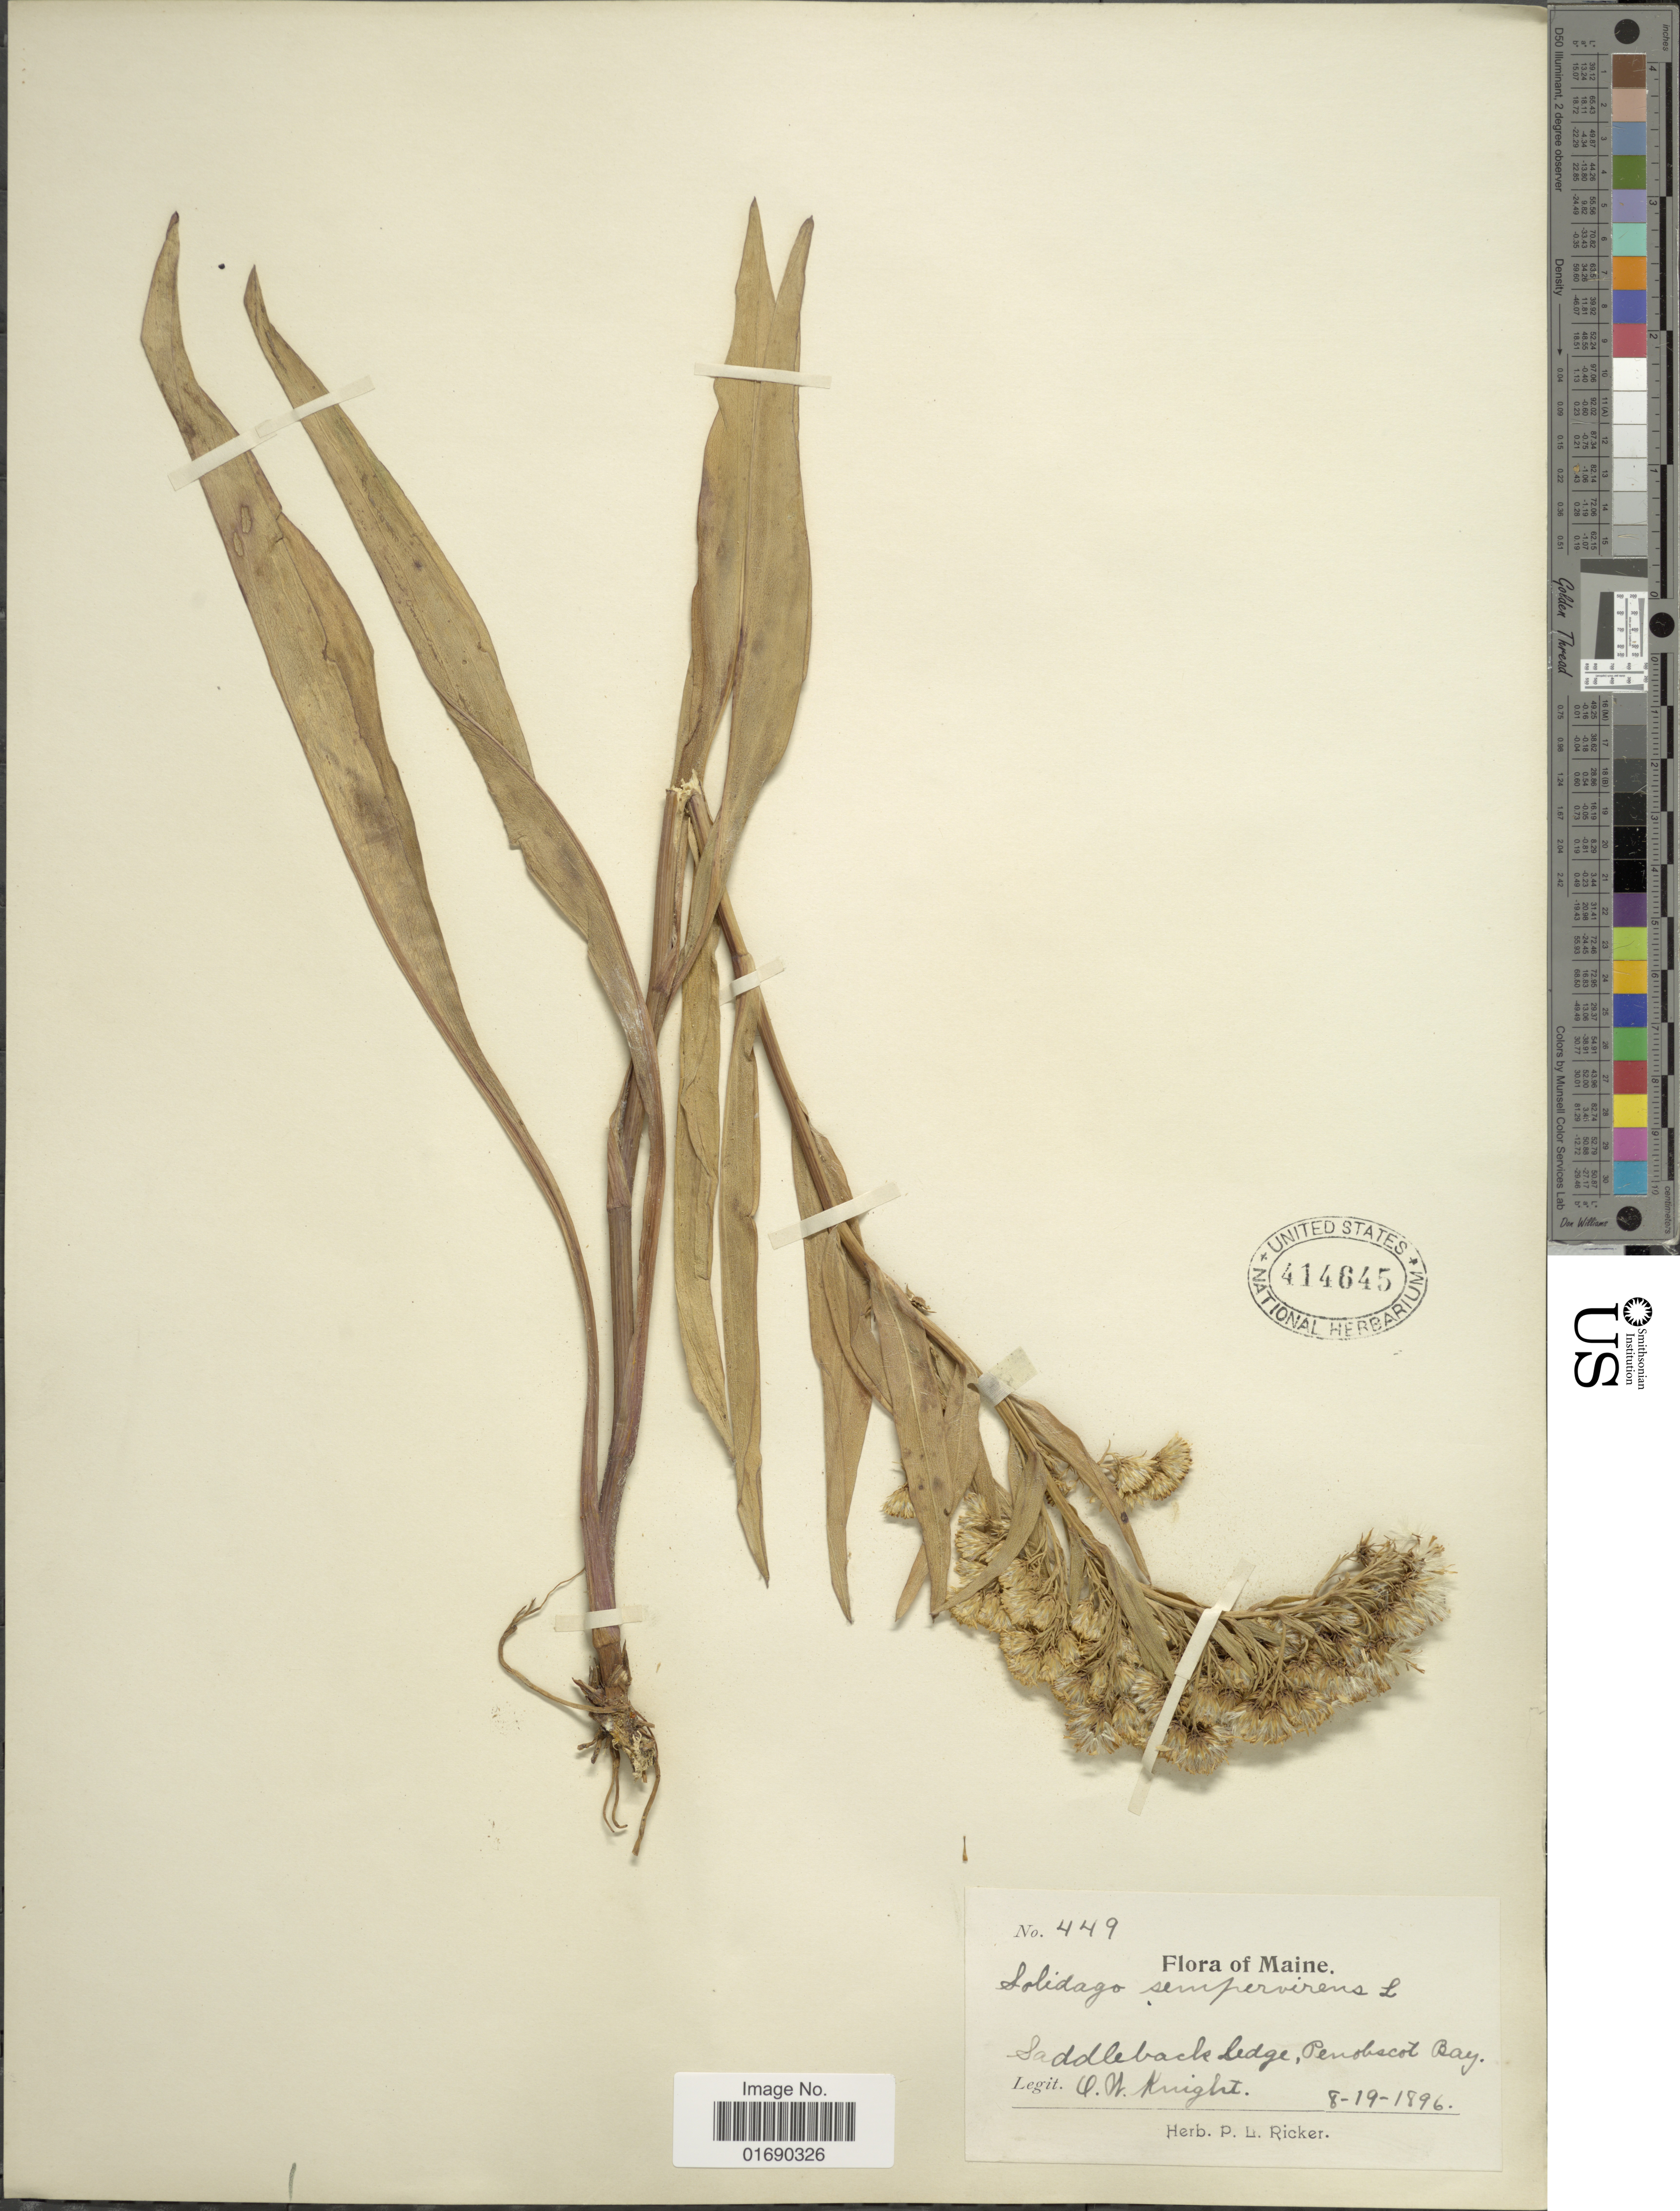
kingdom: Plantae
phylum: Tracheophyta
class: Magnoliopsida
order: Asterales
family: Asteraceae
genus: Solidago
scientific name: Solidago sempervirens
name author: L.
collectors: O. Knight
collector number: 449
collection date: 1896-08-19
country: United States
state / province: Maine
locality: Seddleback Ledge, Penobscot Bay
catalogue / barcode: US 414645